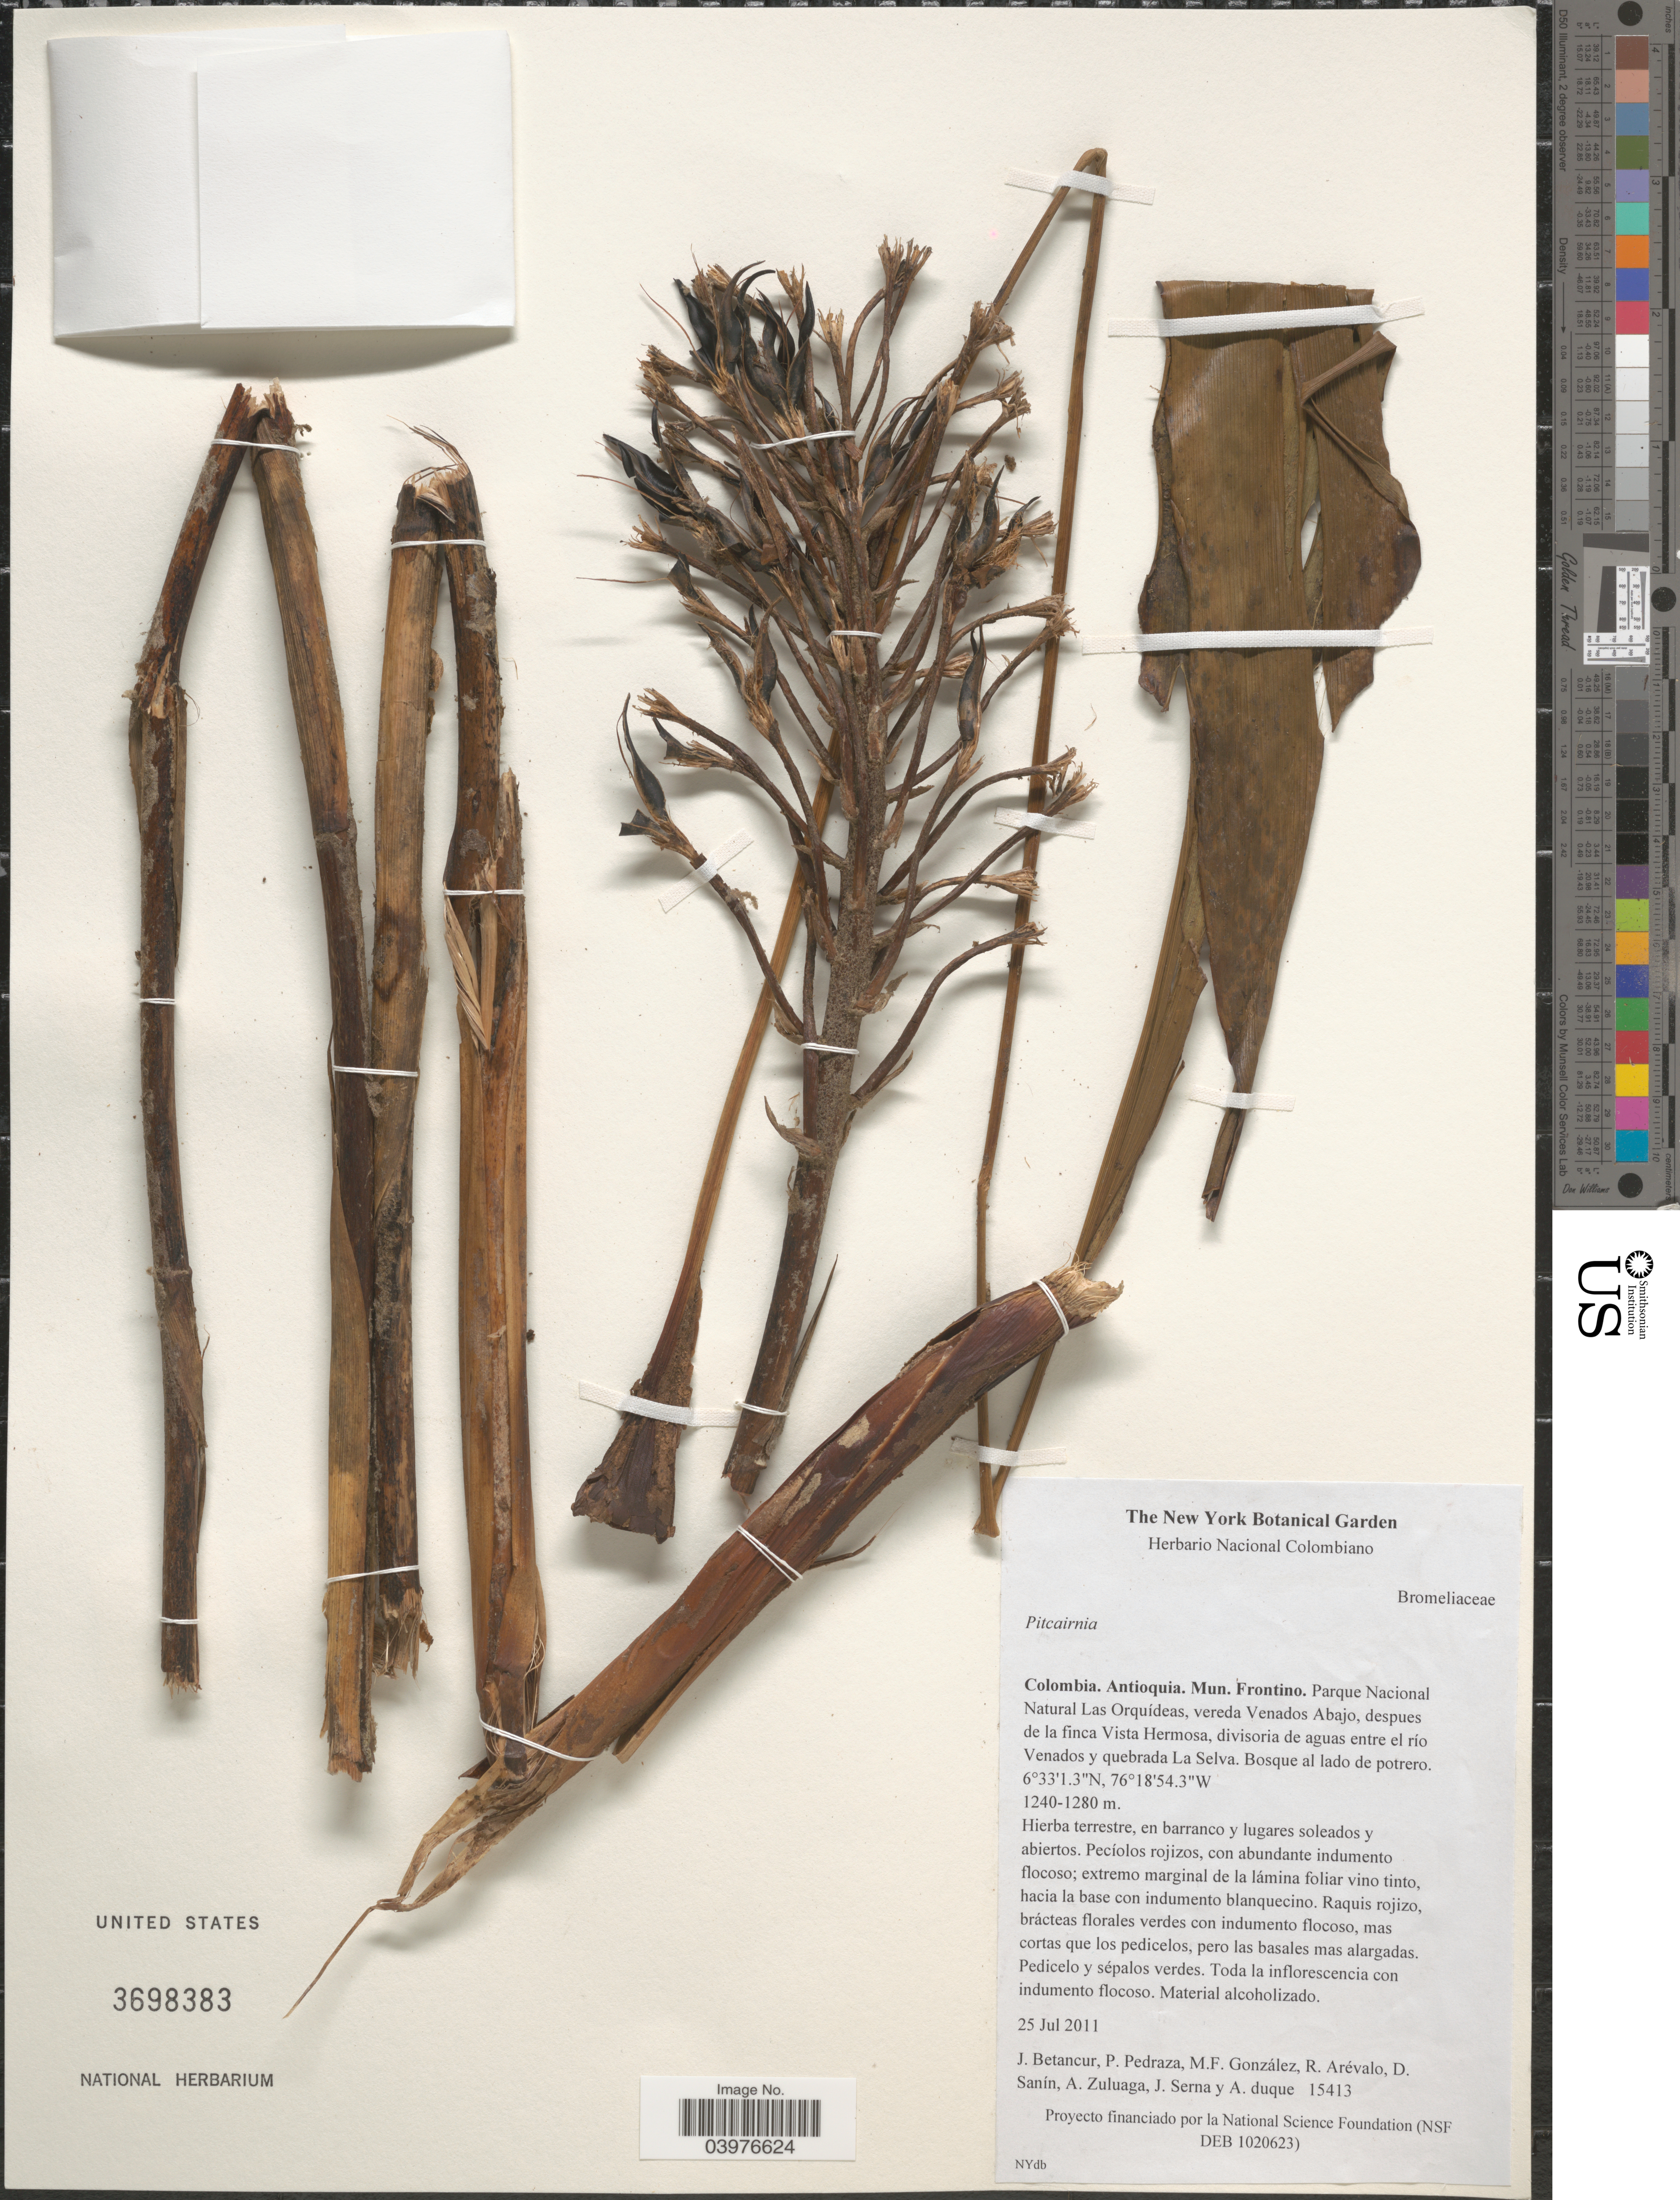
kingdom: Plantae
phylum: Tracheophyta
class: Liliopsida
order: Poales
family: Bromeliaceae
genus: Pitcairnia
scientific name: Pitcairnia sp.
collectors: J. Betancur, P. Pedraza, M. Gonzalez, R. Arevalo & et al.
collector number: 15413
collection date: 2011-07-25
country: Colombia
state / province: Antioquia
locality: Mun. Frontino. Parque Nacional Natural Las Orquídeas, vereda Venados Abajo, despues de la finca Vista Hermosa, divisoria de aguas entre el río Venados y quebrada La Selva.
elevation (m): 1240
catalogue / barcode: US 3698383